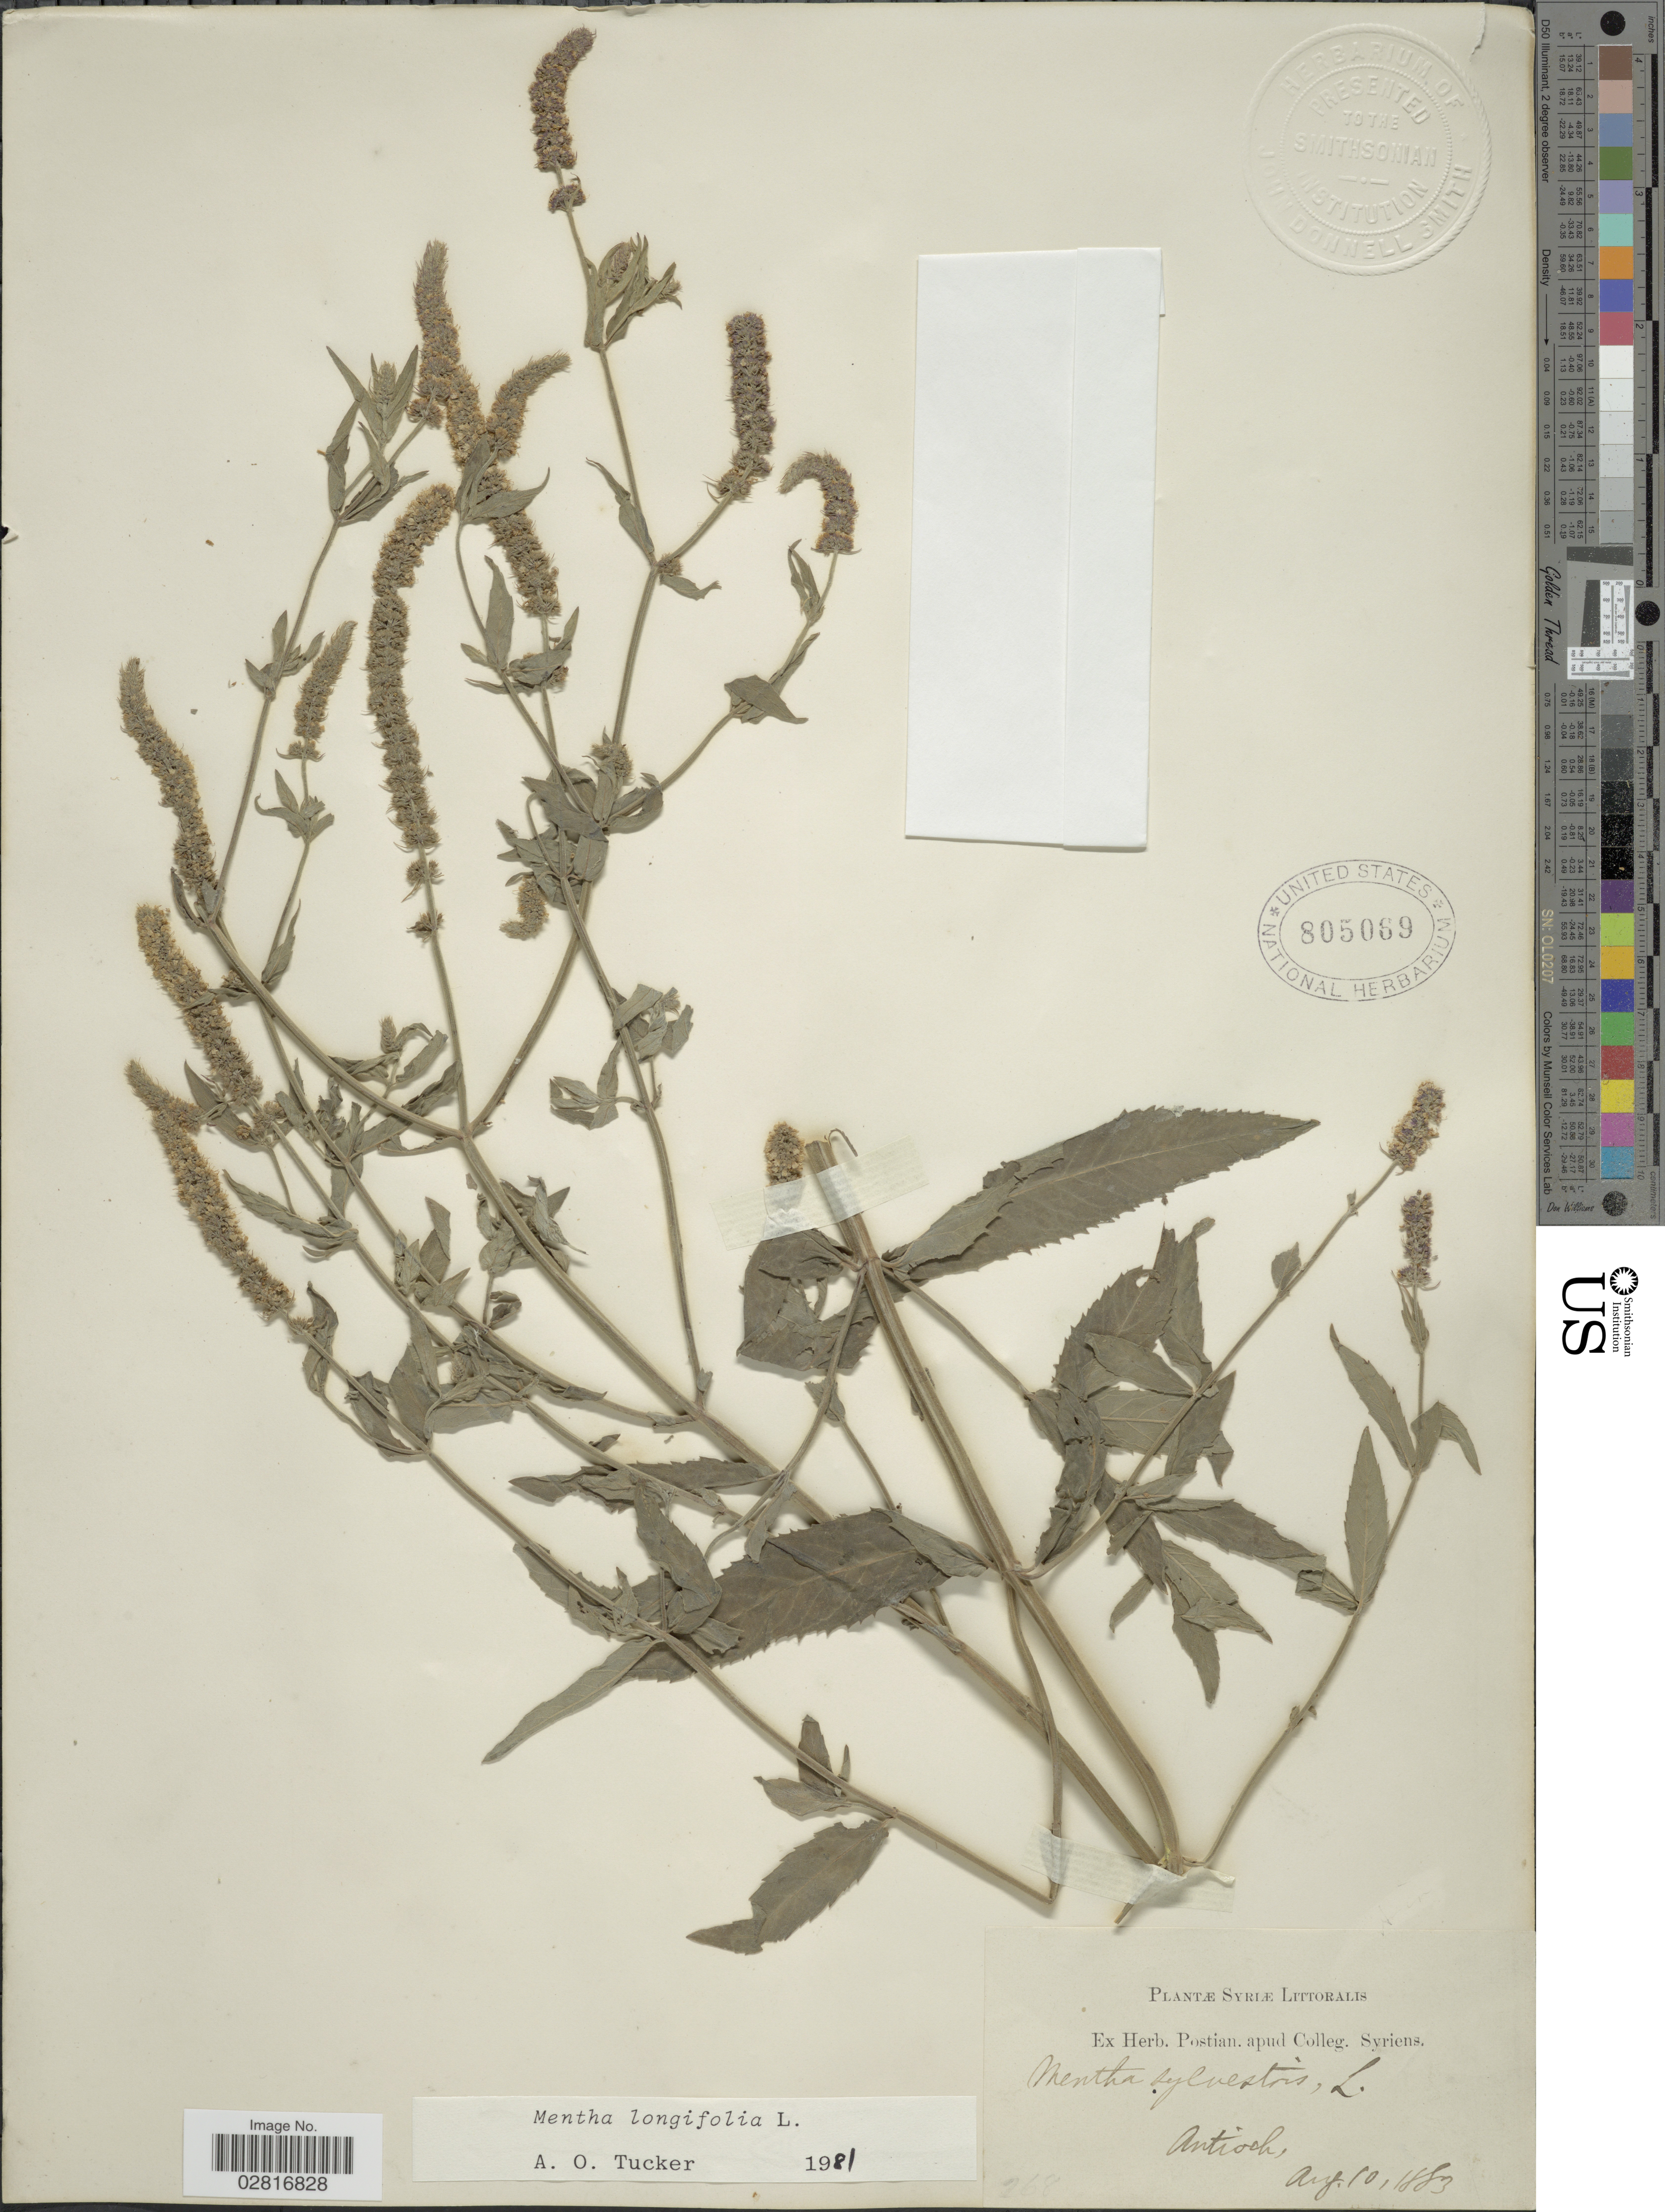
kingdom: Plantae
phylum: Tracheophyta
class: Magnoliopsida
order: Lamiales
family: Lamiaceae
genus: Mentha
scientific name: Mentha longifolia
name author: (L.) L.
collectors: ex herb. Postian. apud Colleg. Syriens. Protest. USE "Fannie P. A. Shepard" (10308853) AS PRIMARY COLLECTOR INSTEAD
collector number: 268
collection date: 1883-08-10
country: Syria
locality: Syriae Littoralis, Antioch [interpreted].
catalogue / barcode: US 805069